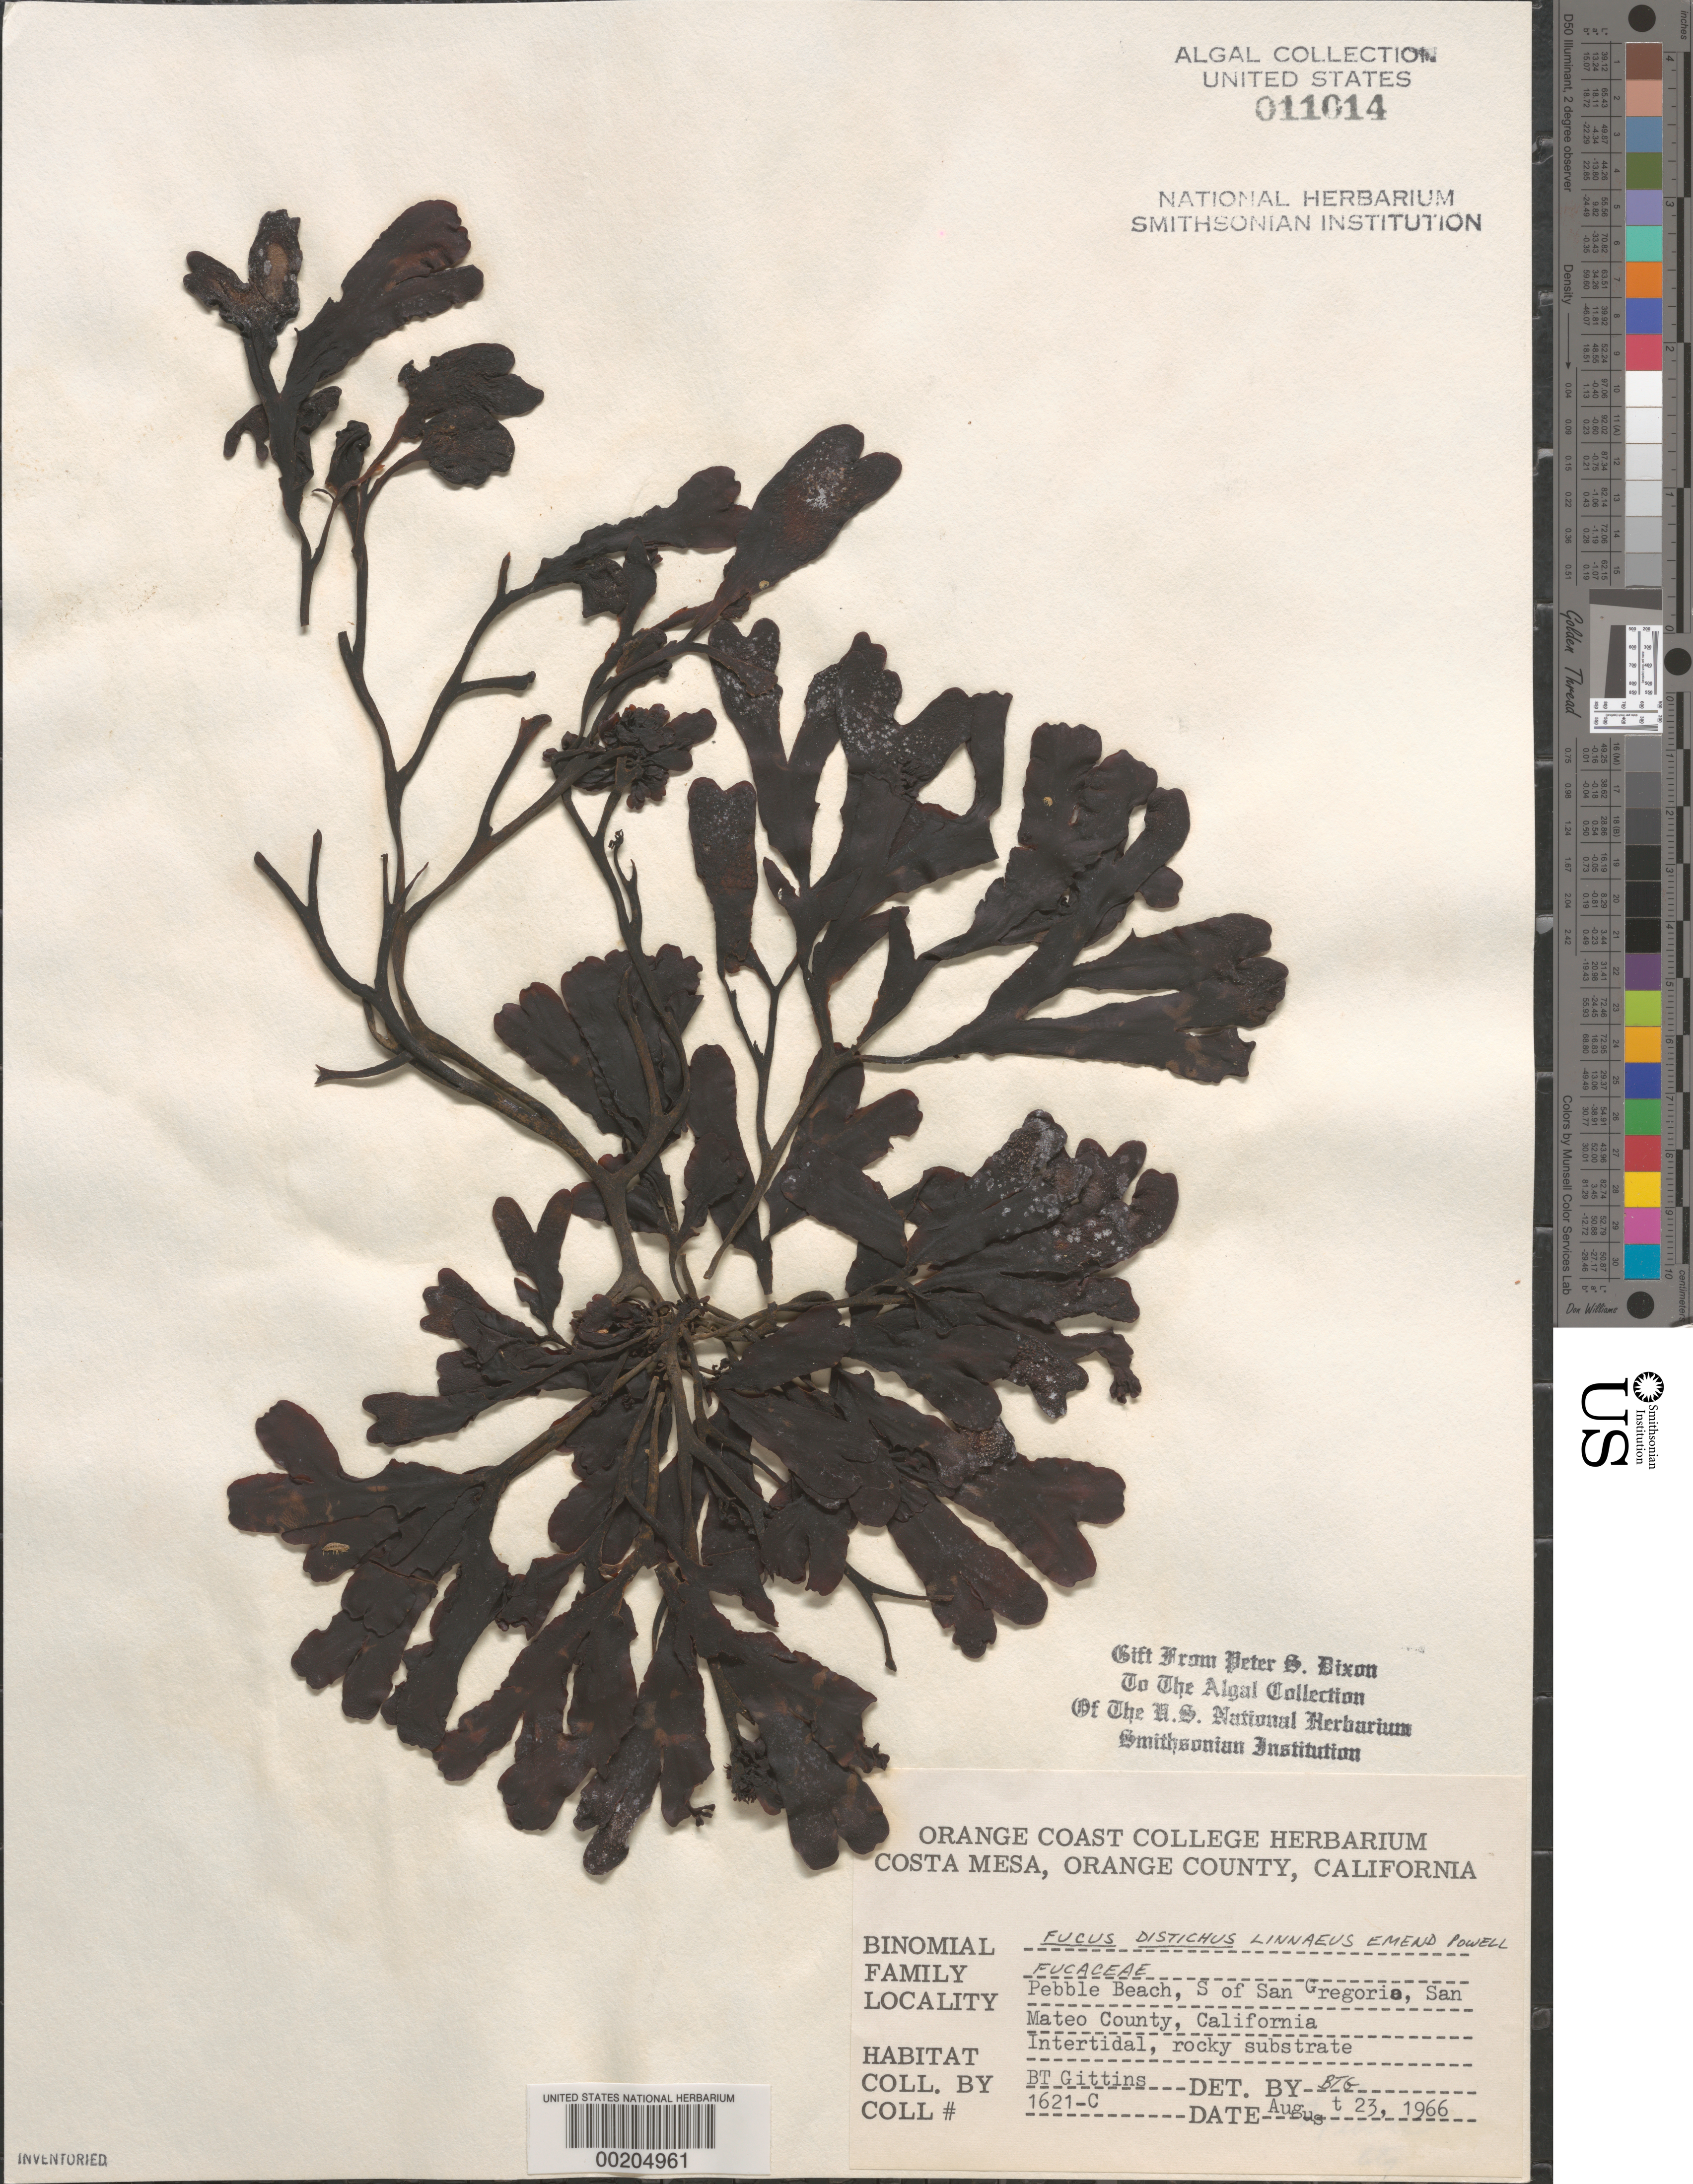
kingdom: Chromista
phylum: Ochrophyta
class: Phaeophyceae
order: Fucales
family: Fucaceae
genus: Fucus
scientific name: Fucus distichus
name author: L.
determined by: Gittins, B. T.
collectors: B. Gittins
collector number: Btg 1621-c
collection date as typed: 23 Aug 1966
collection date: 1966-08-23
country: United States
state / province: California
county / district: San Mateo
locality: Pebble Beach, south of San Gregorio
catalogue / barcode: US 11014